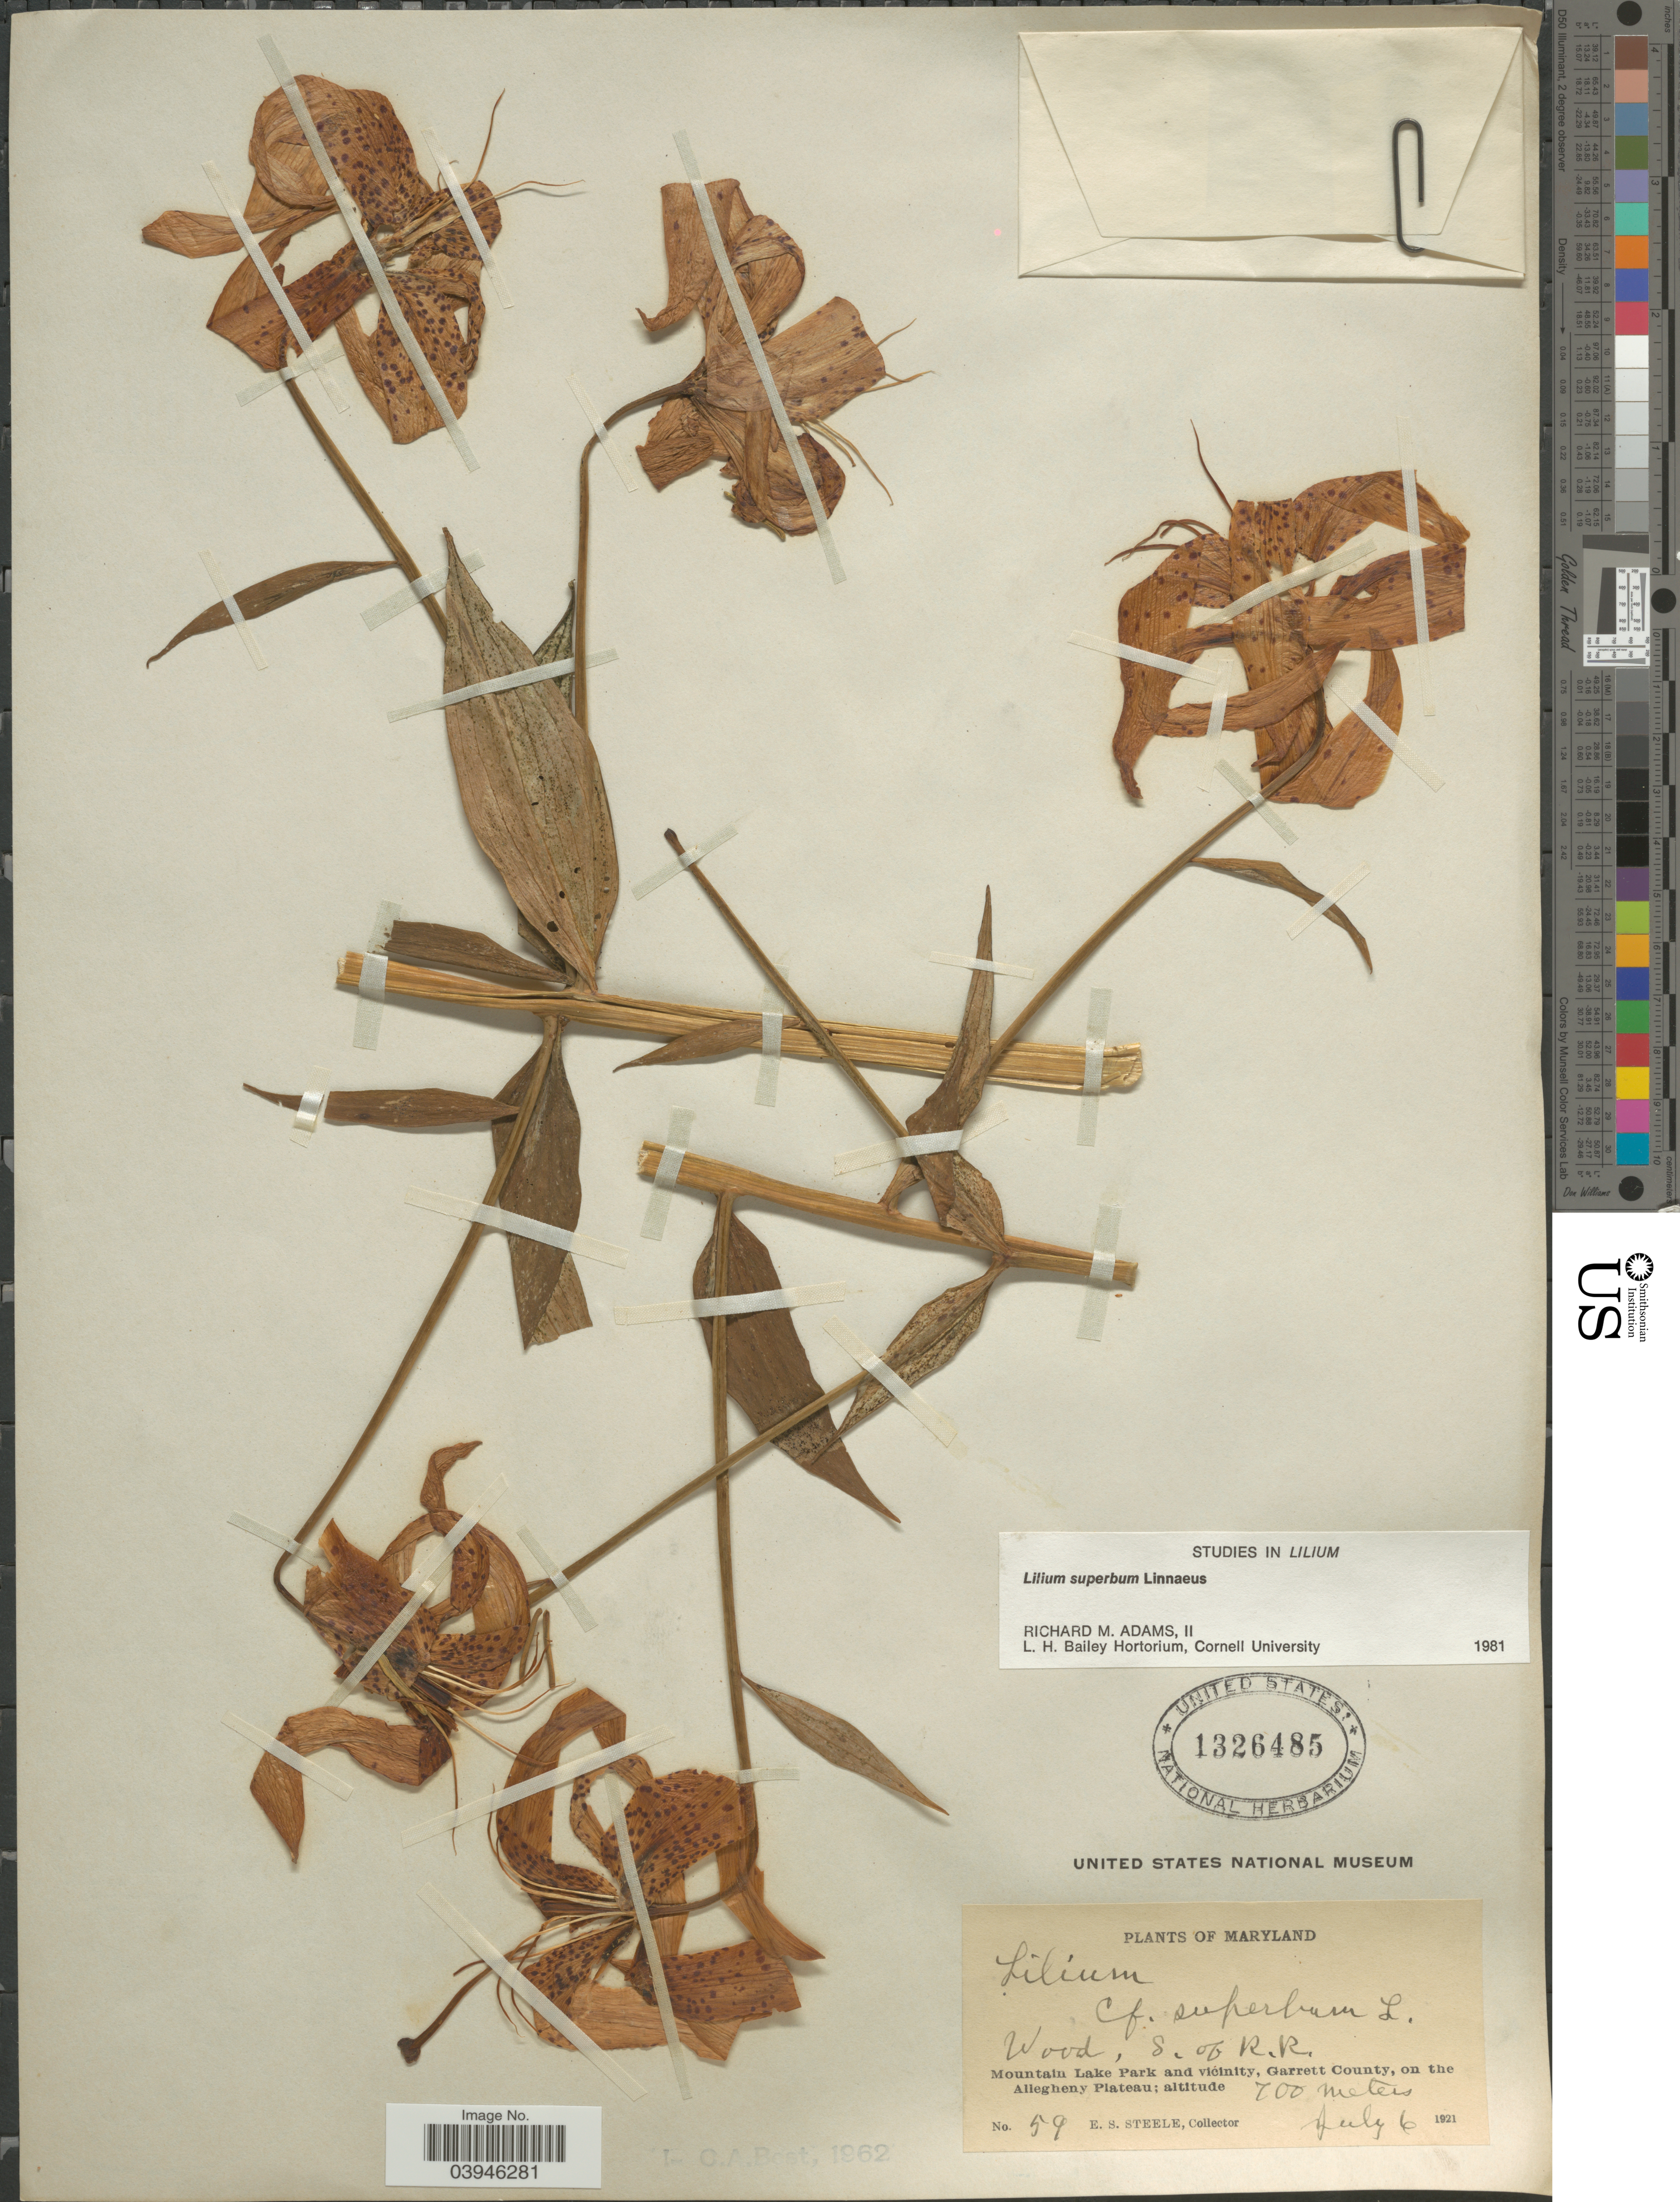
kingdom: Plantae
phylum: Tracheophyta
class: Liliopsida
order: Liliales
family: Liliaceae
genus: Lilium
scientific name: Lilium superbum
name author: L.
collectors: E. Steele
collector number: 59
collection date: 1921-07-06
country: United States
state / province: Maryland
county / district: Garrett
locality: S. of R. R. Mountain Lake Park and vicinity, Garrett County, on the Allegheny Plateau.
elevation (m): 700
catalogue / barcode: US 1326485